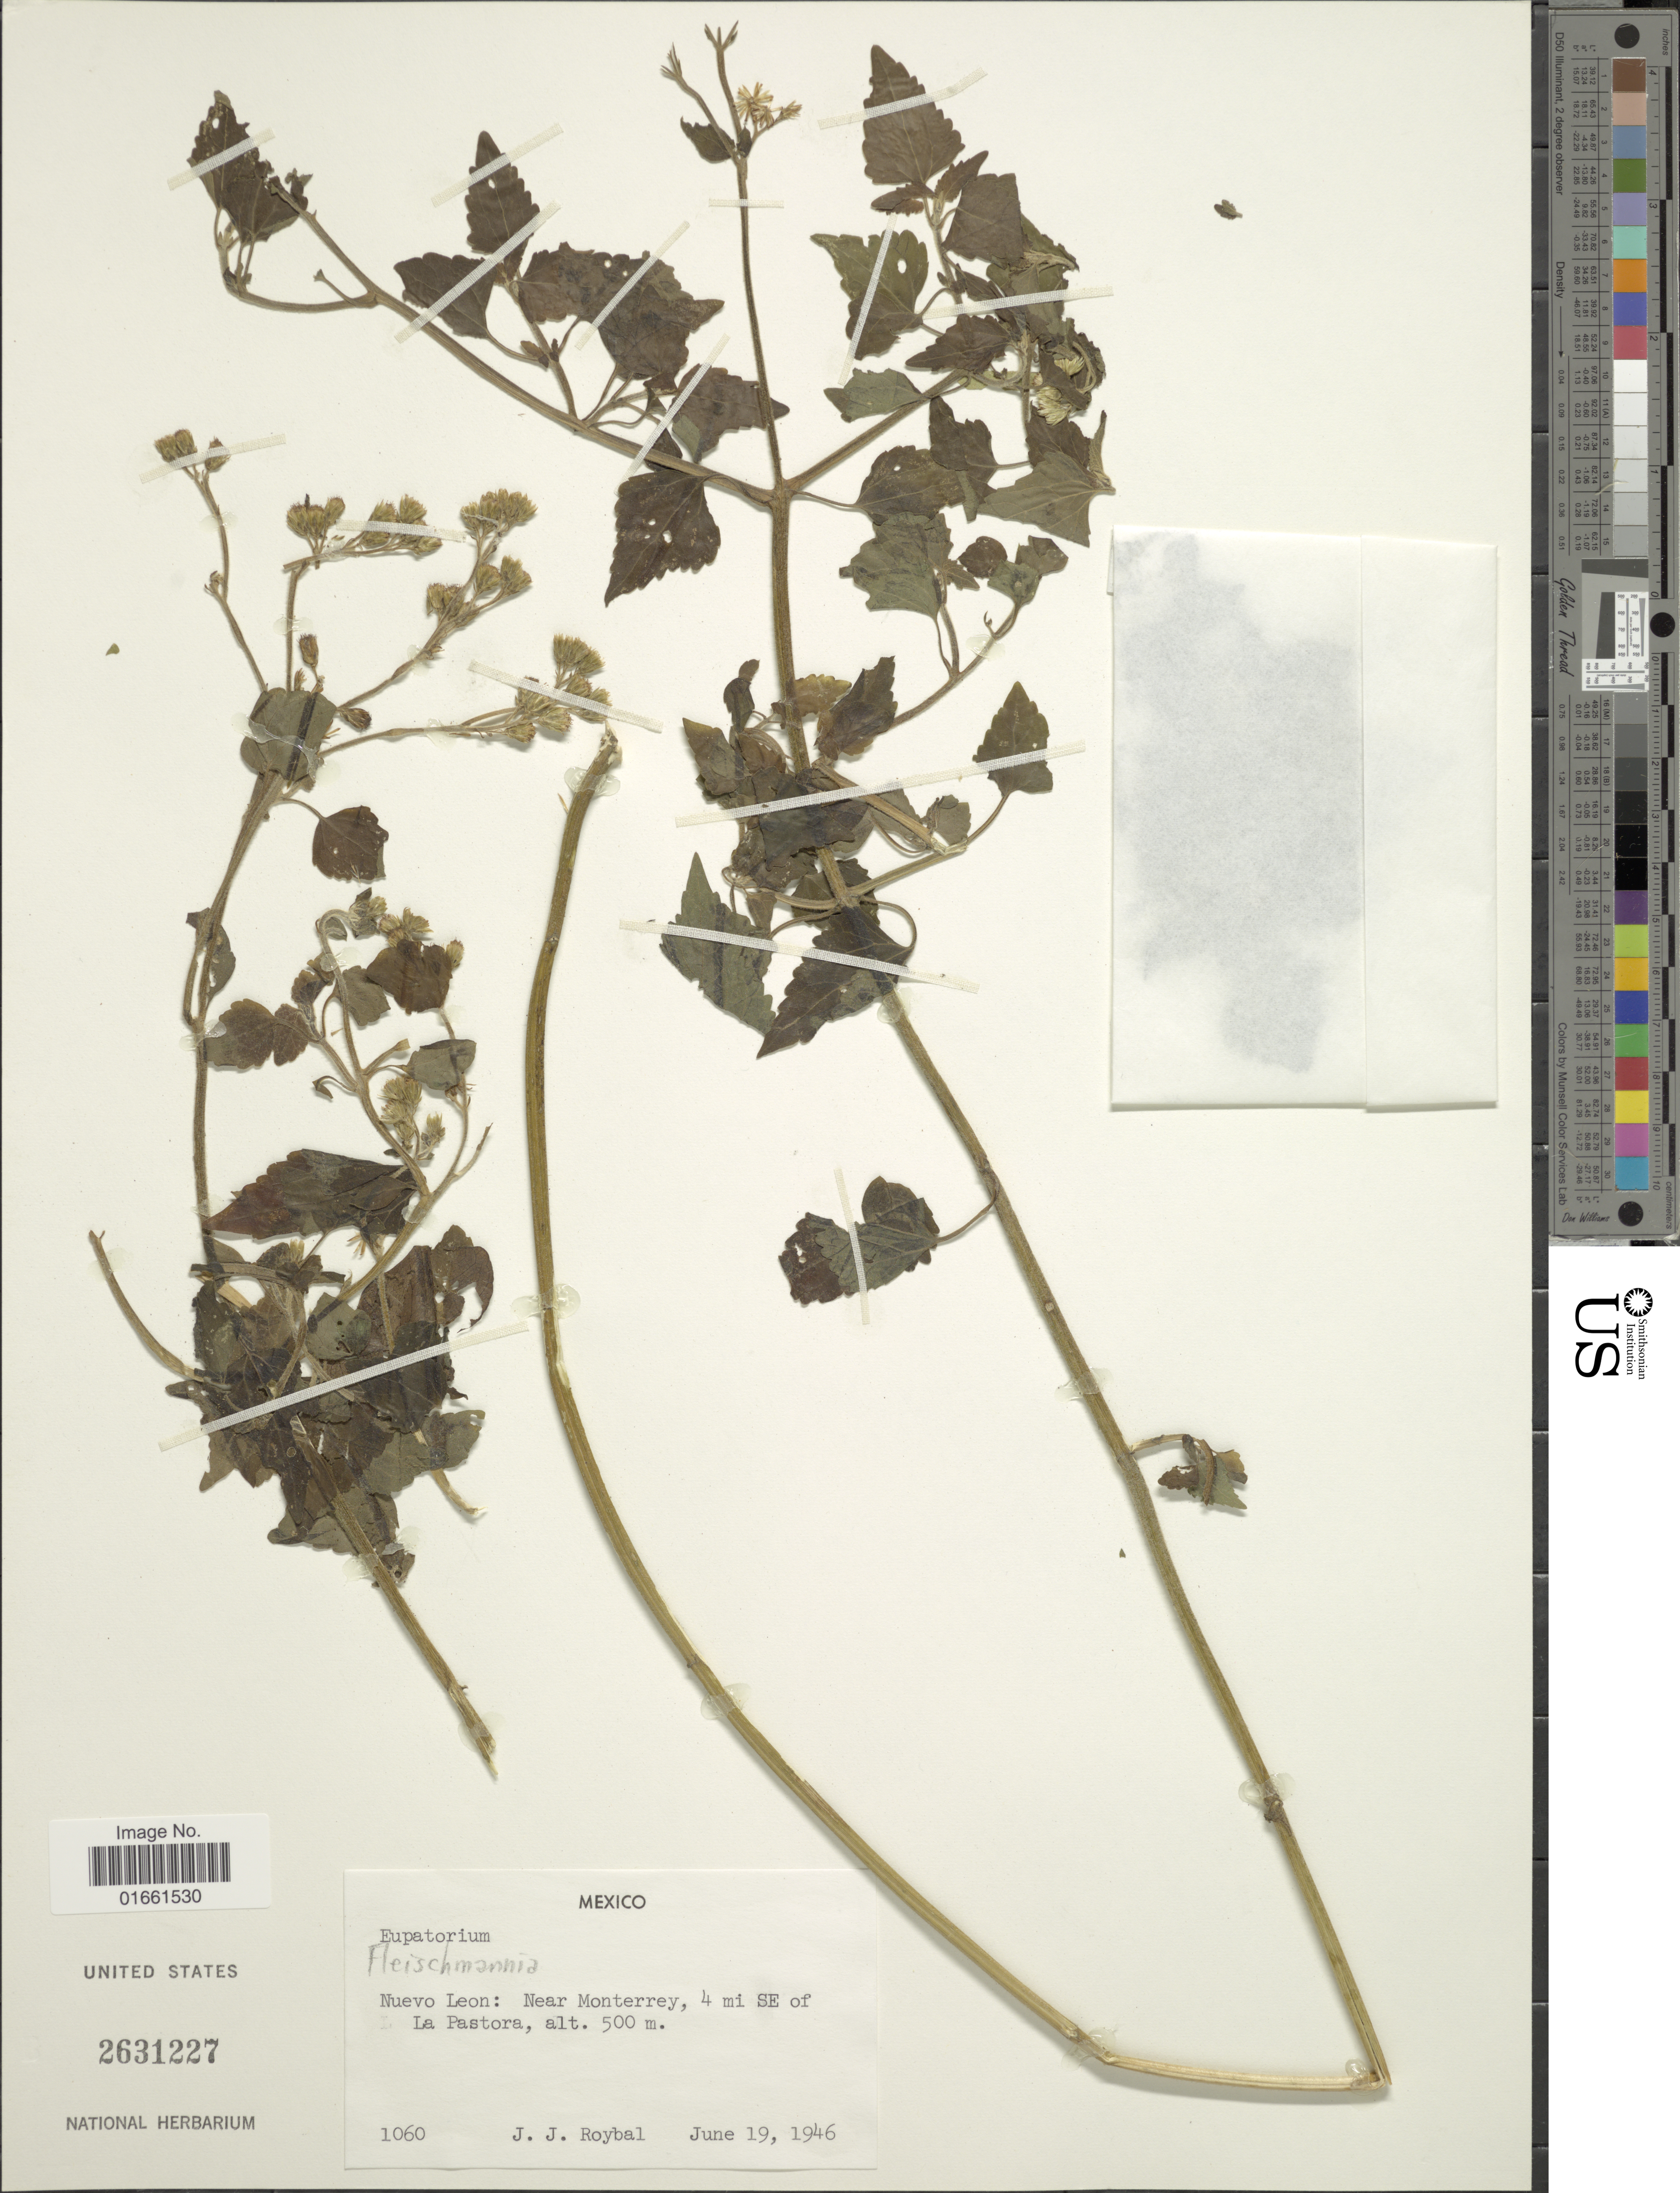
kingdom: Plantae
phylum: Tracheophyta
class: Magnoliopsida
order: Asterales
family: Asteraceae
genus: Fleischmannia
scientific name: Fleischmannia porphyranthema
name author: (A. Gray) R.M. King & H. Rob.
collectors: J. J. Roybal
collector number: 1060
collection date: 1946-06-19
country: Mexico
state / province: Nuevo León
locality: Near Monterrey, 4 mi SE of La Pastora.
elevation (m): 500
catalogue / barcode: US 2631227